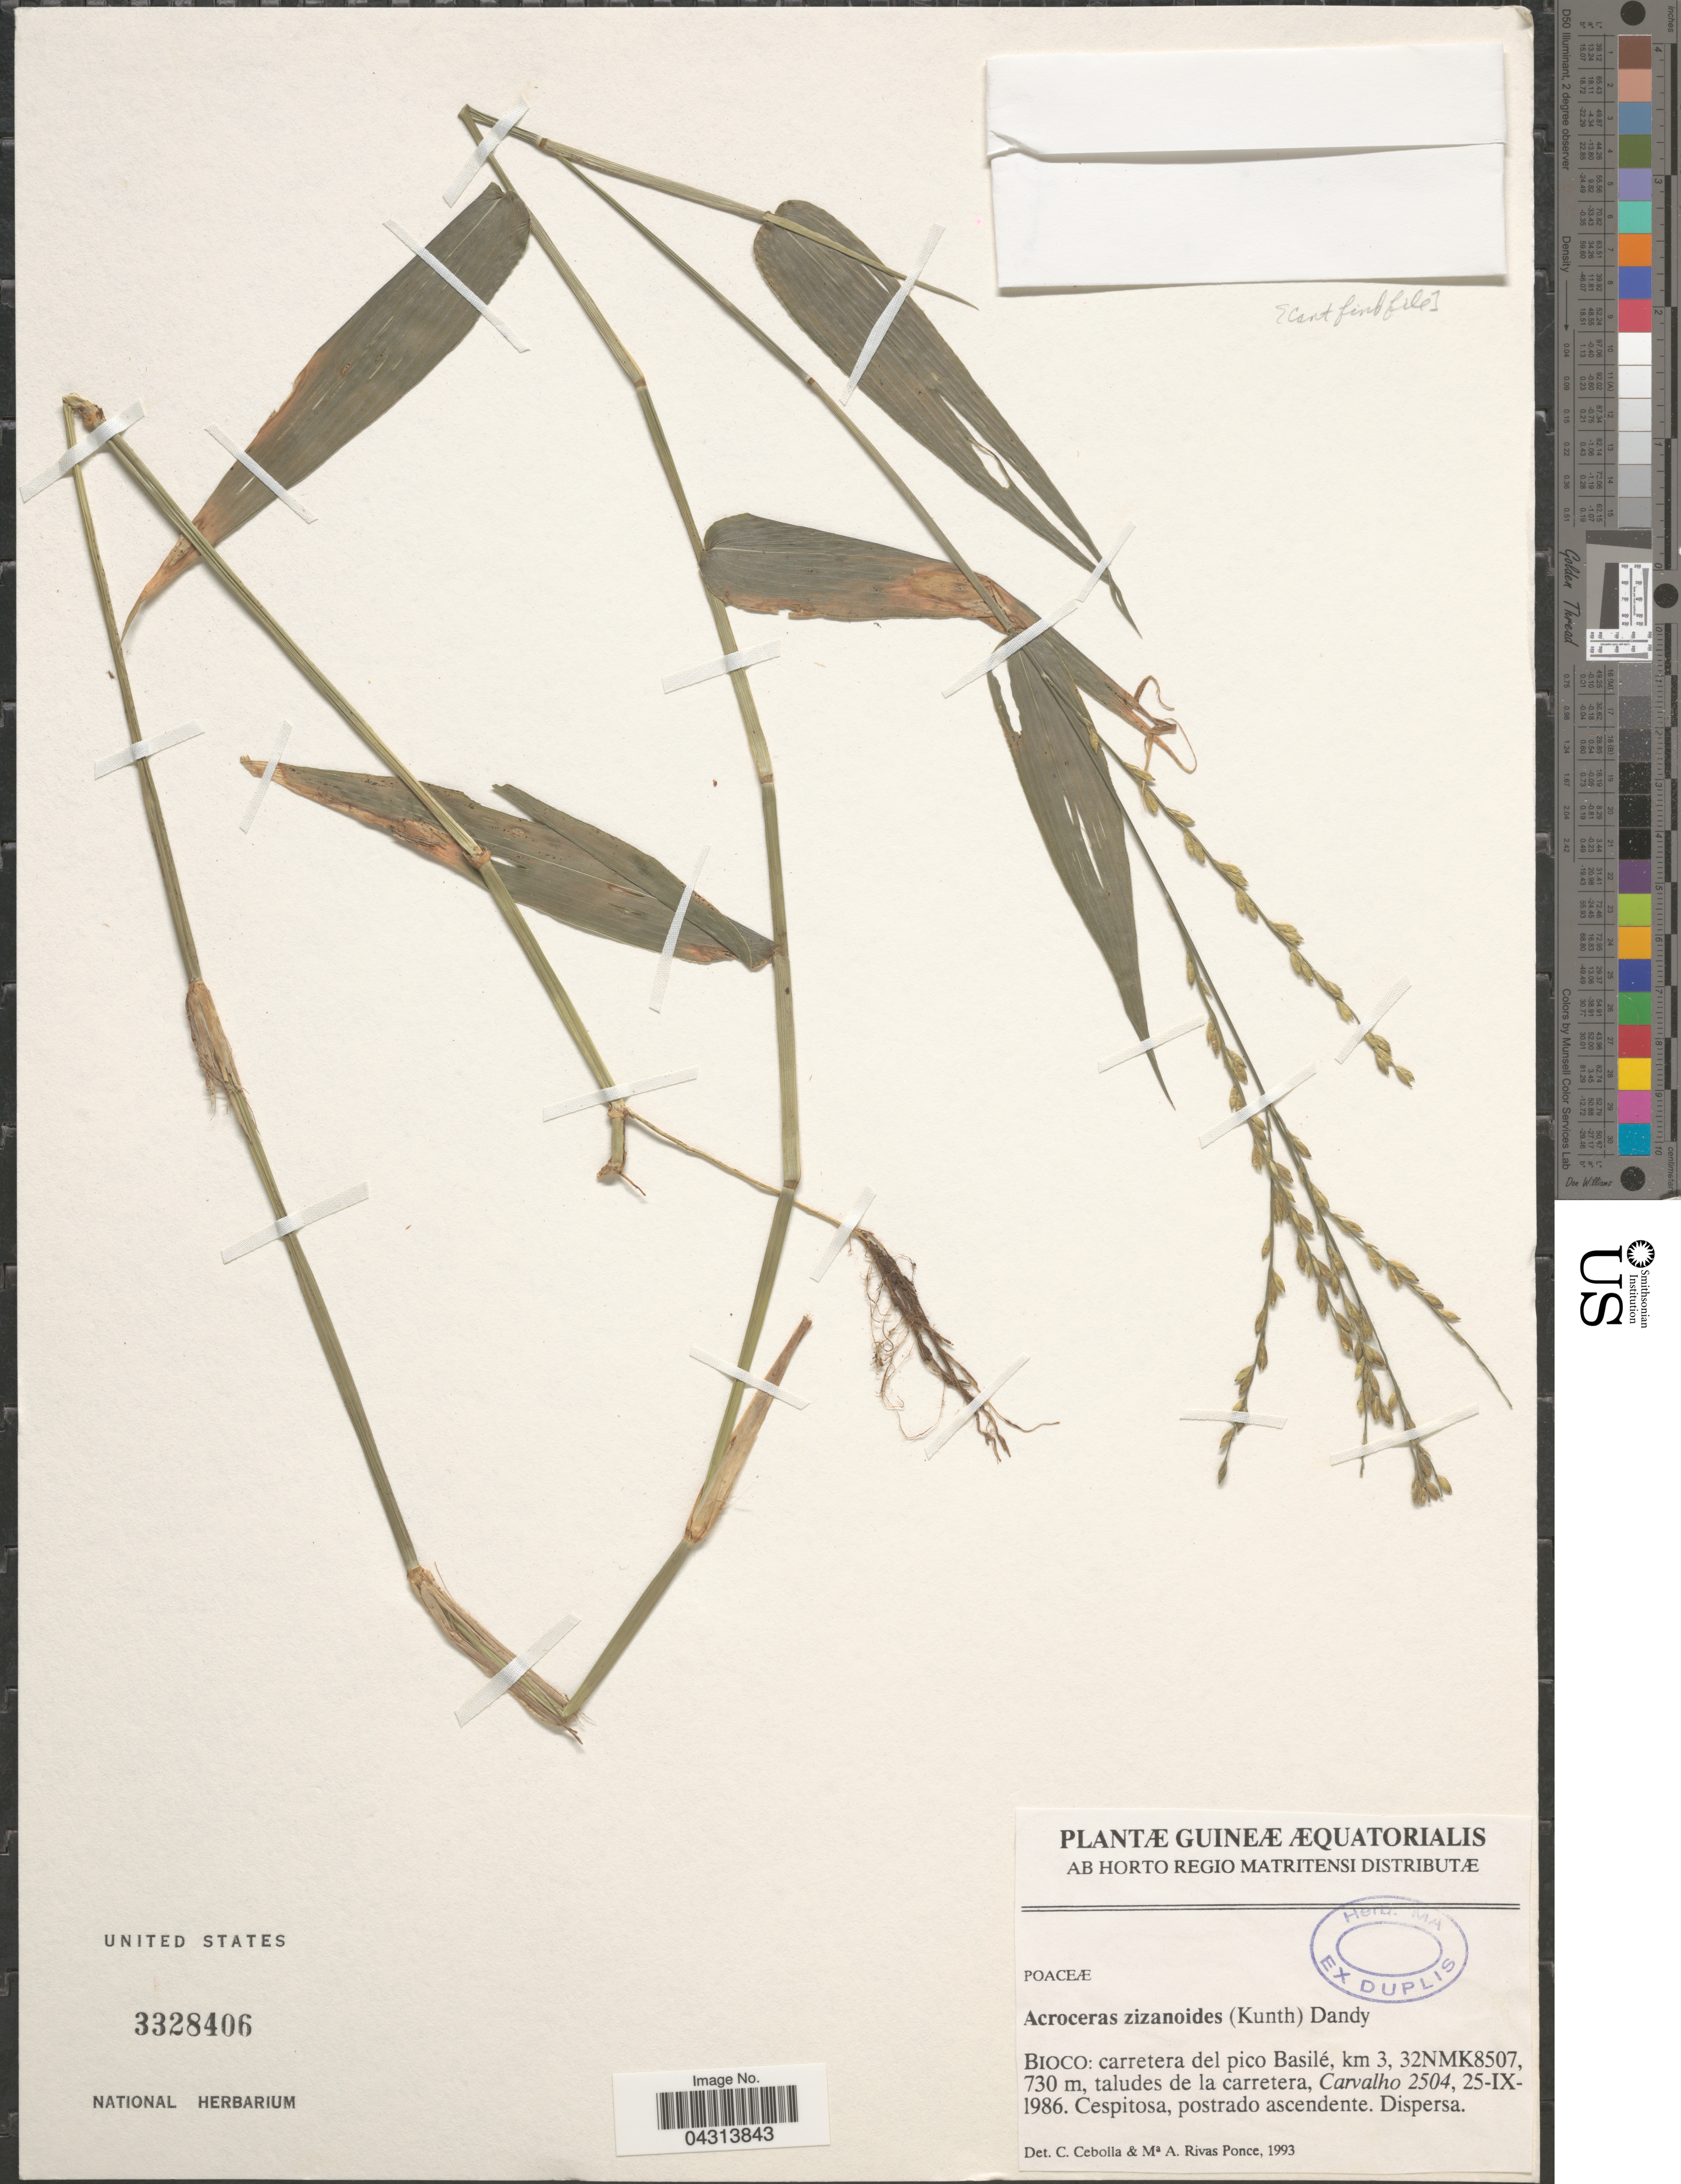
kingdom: Plantae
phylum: Tracheophyta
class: Liliopsida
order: Poales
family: Poaceae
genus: Acroceras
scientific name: Acroceras zizanioides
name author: (Kunth) Dandy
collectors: Carvalho, --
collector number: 2504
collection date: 1986-09-25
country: Equatorial Guinea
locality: Guineæ Æquatorialis. EBioco: carretera del pico Basilé, km 3, 32NMK857, taludes de la carretera. Cespitosa, postrada ascendente. Dispersa.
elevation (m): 730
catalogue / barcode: US 3328406